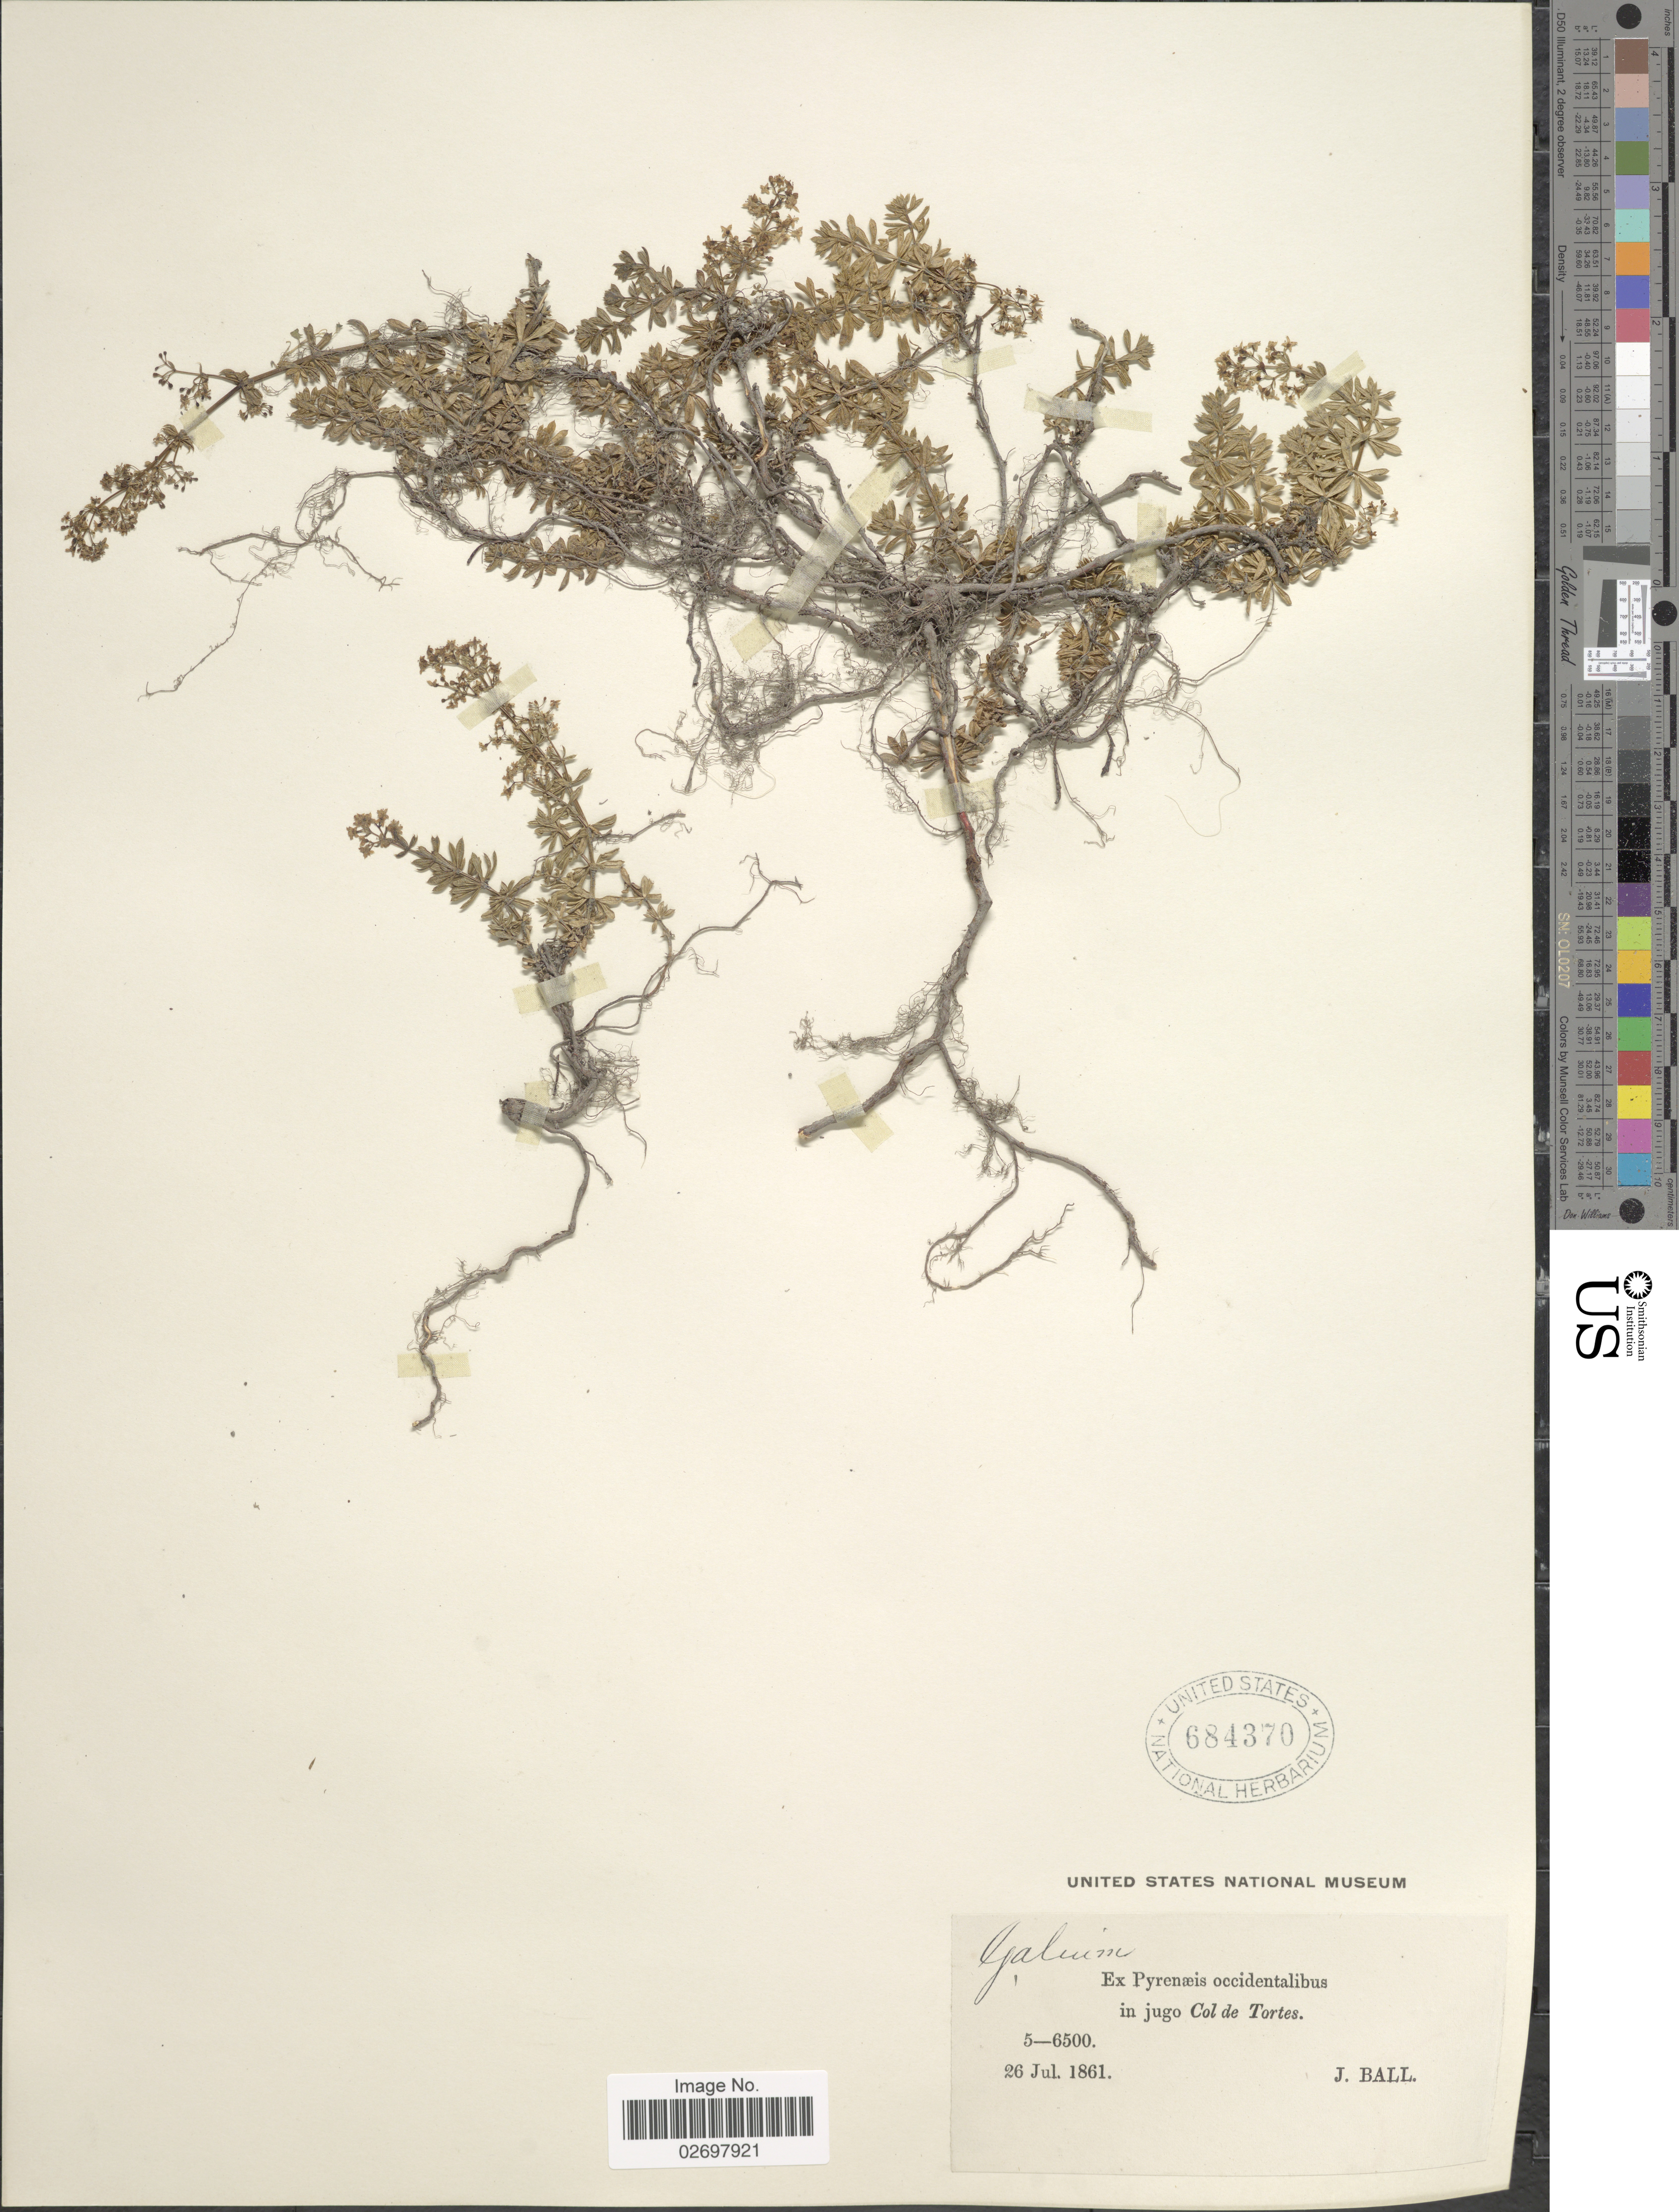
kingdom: Plantae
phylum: Tracheophyta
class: Magnoliopsida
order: Gentianales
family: Rubiaceae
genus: Galium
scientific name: Galium sp.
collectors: J. Ball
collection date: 1861-07-26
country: France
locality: Ex Pyrenaeis occidentalibus in jugo Col de Tortes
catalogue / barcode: US 684370